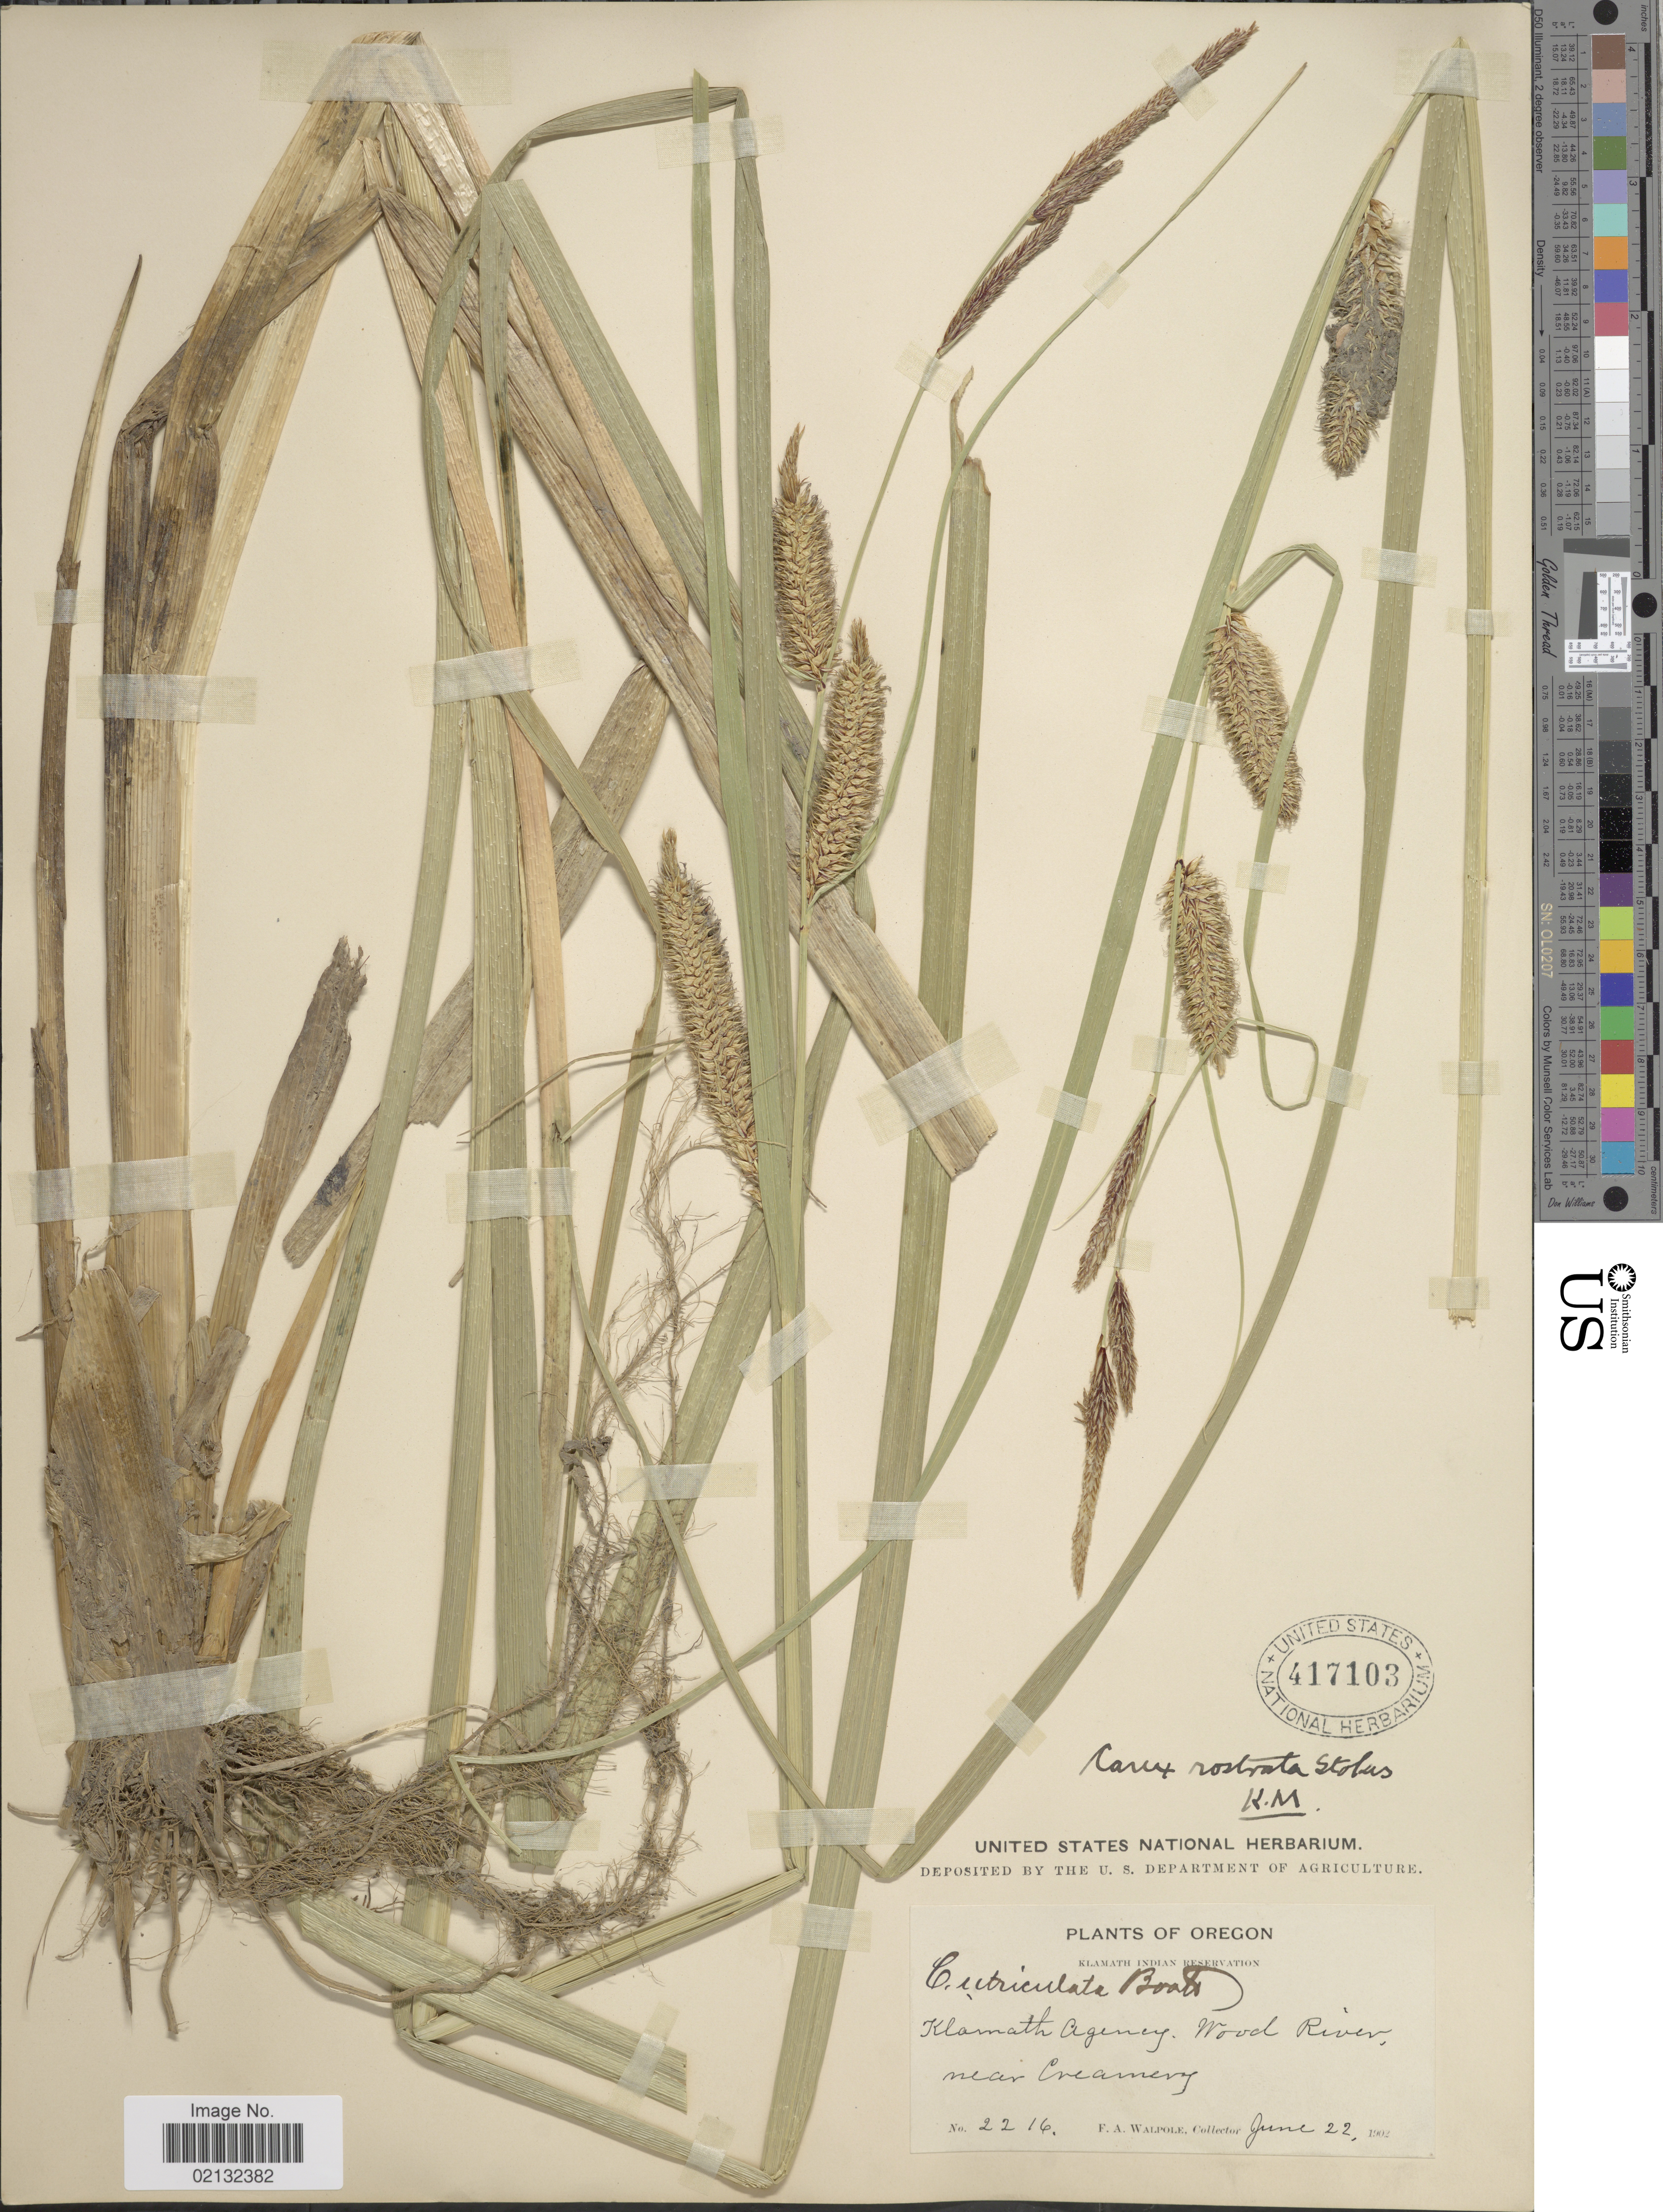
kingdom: Plantae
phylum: Tracheophyta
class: Liliopsida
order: Poales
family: Cyperaceae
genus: Carex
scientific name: Carex rostrata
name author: Stokes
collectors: F. Walpole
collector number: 2216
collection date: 1902-06-22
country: United States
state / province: Oregon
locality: Klamath Agency, wood river, near Creamery, Klamath Indian Reservation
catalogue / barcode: US 417103